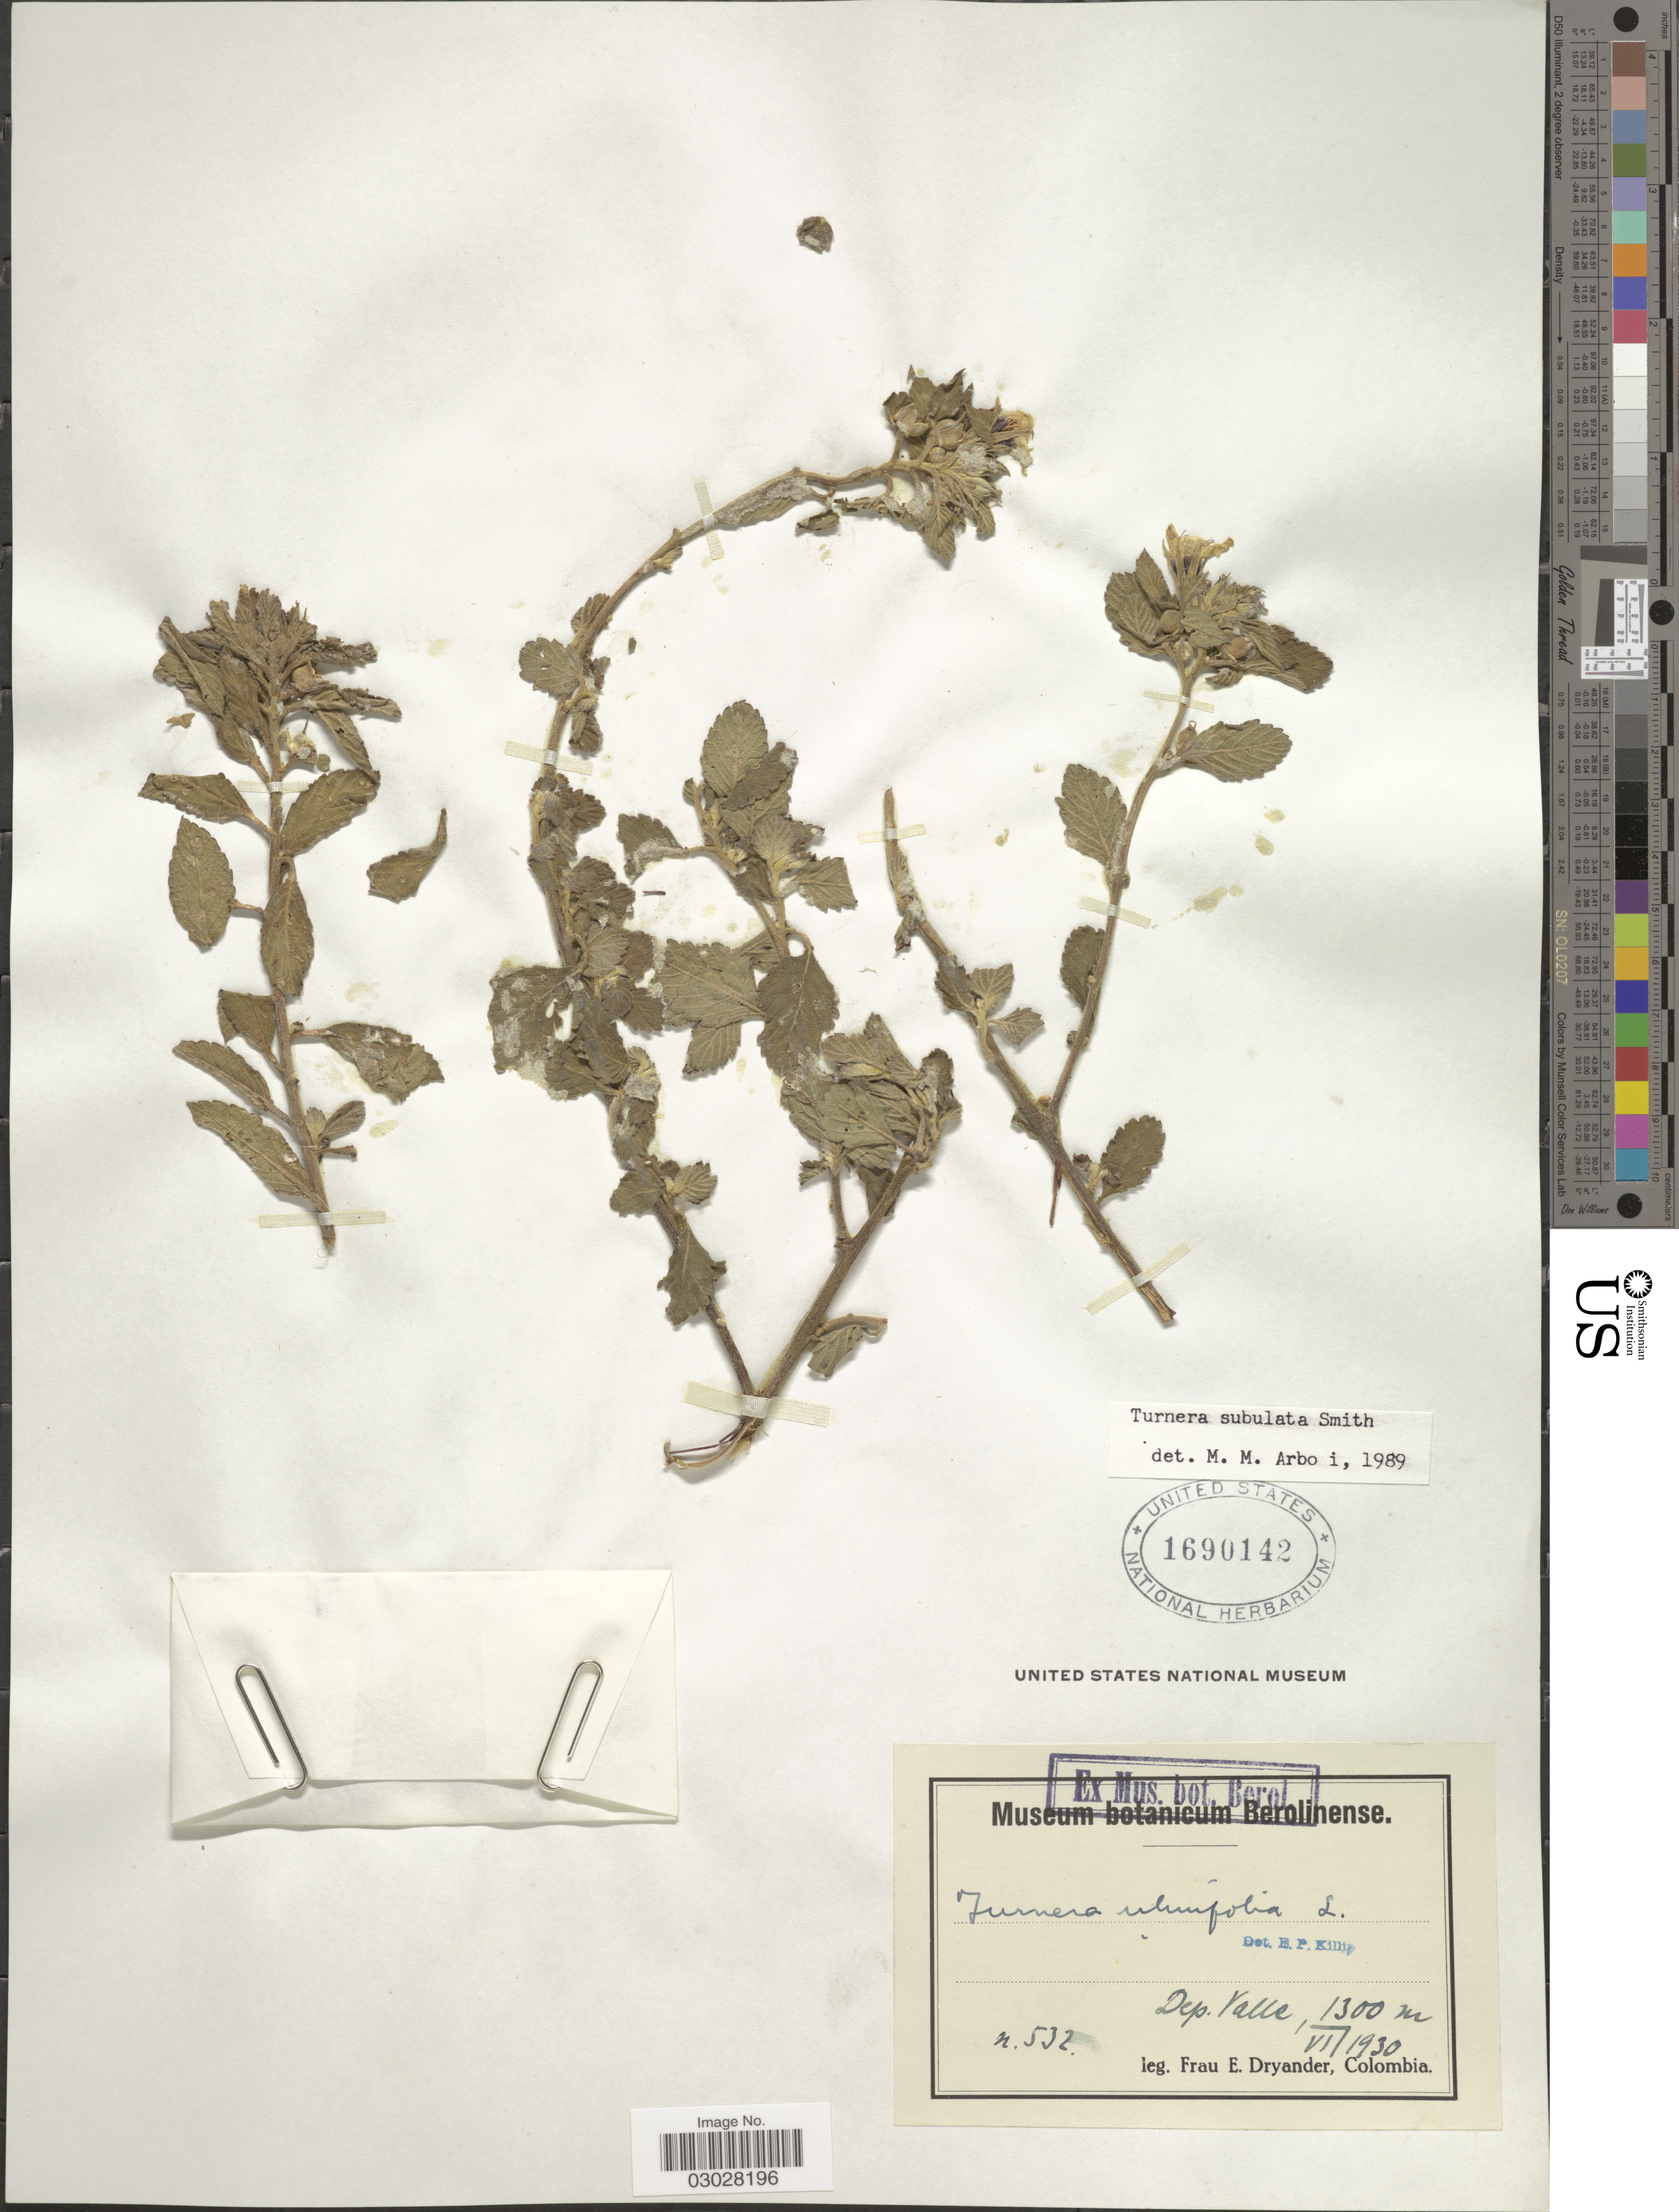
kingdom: Plantae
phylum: Tracheophyta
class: Magnoliopsida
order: Malpighiales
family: Turneraceae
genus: Turnera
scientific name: Turnera subulata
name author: Sm.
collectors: F. Dryander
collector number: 532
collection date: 1930-06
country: Colombia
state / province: Valle del Cauca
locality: Dep. Valle.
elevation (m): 1300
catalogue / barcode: US 1690142